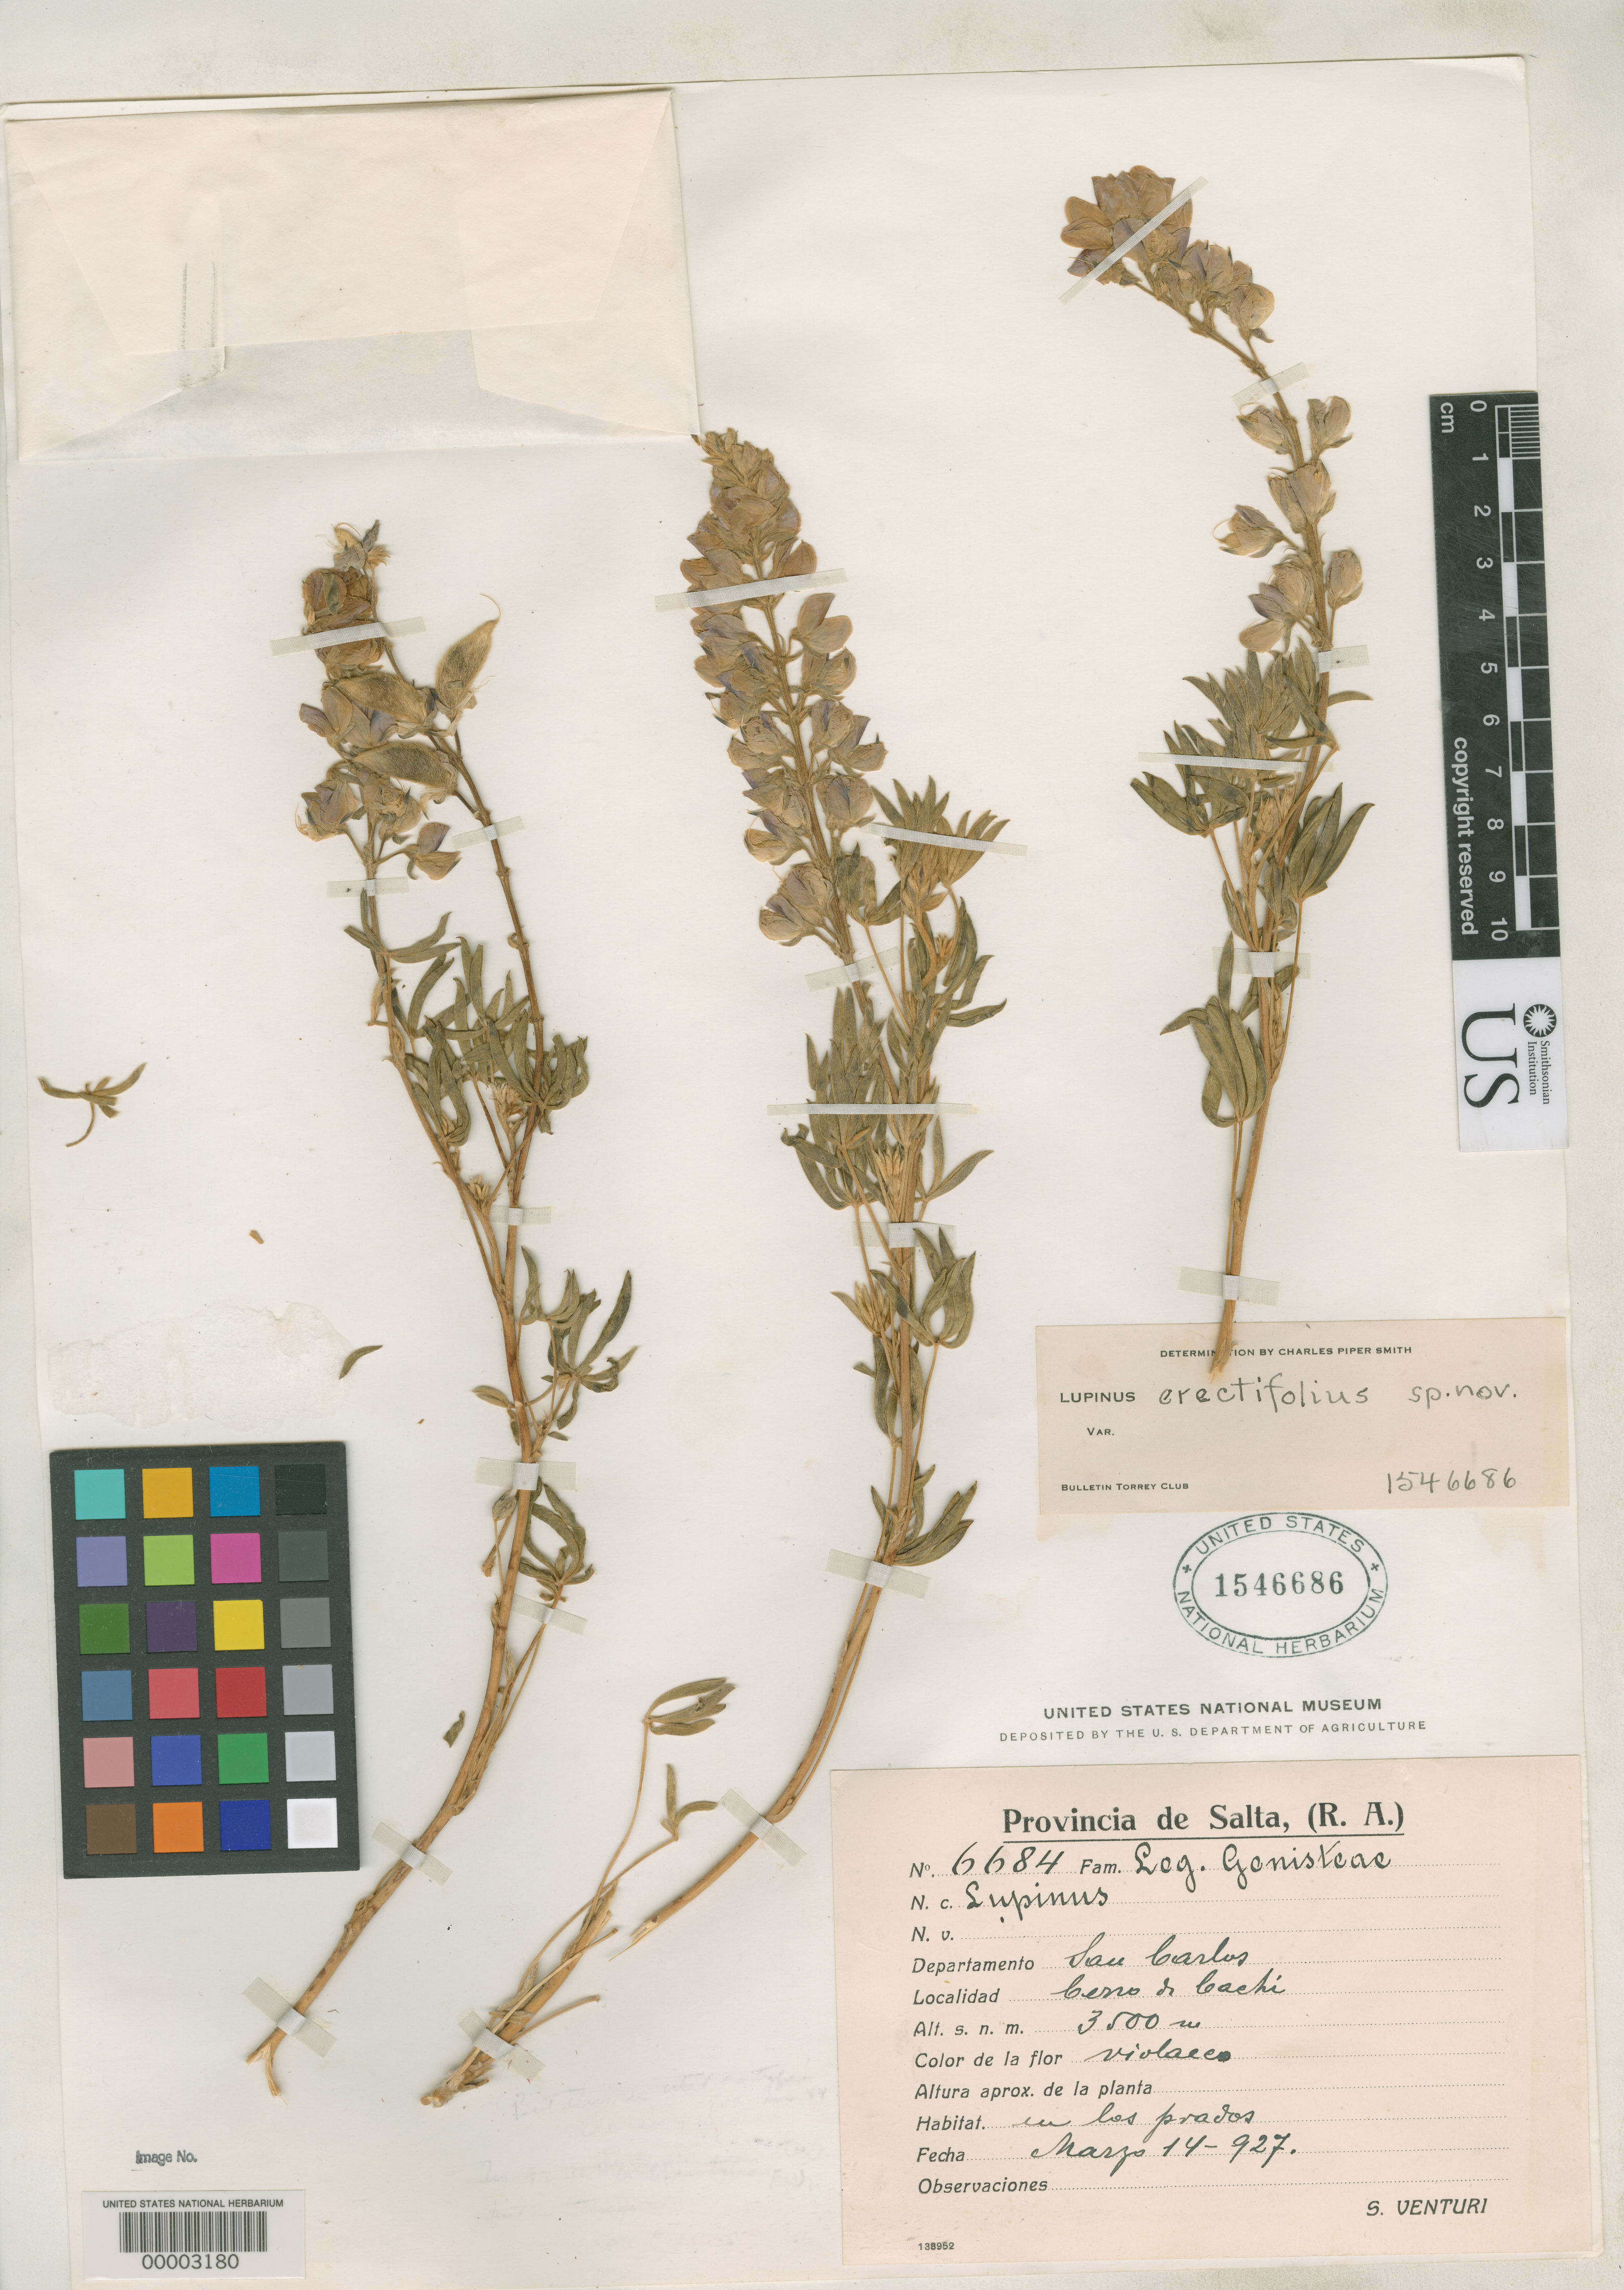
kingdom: Plantae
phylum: Tracheophyta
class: Magnoliopsida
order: Fabales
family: Fabaceae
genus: Lupinus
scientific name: Lupinus erectifolius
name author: C.P. Sm.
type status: Holotype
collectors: S. Venturi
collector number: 6684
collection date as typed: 14 Mar 1927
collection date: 1927-03-14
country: Argentina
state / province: Salta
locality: San Carlos, Cerro de Cachi.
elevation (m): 3500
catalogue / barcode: US 1546686